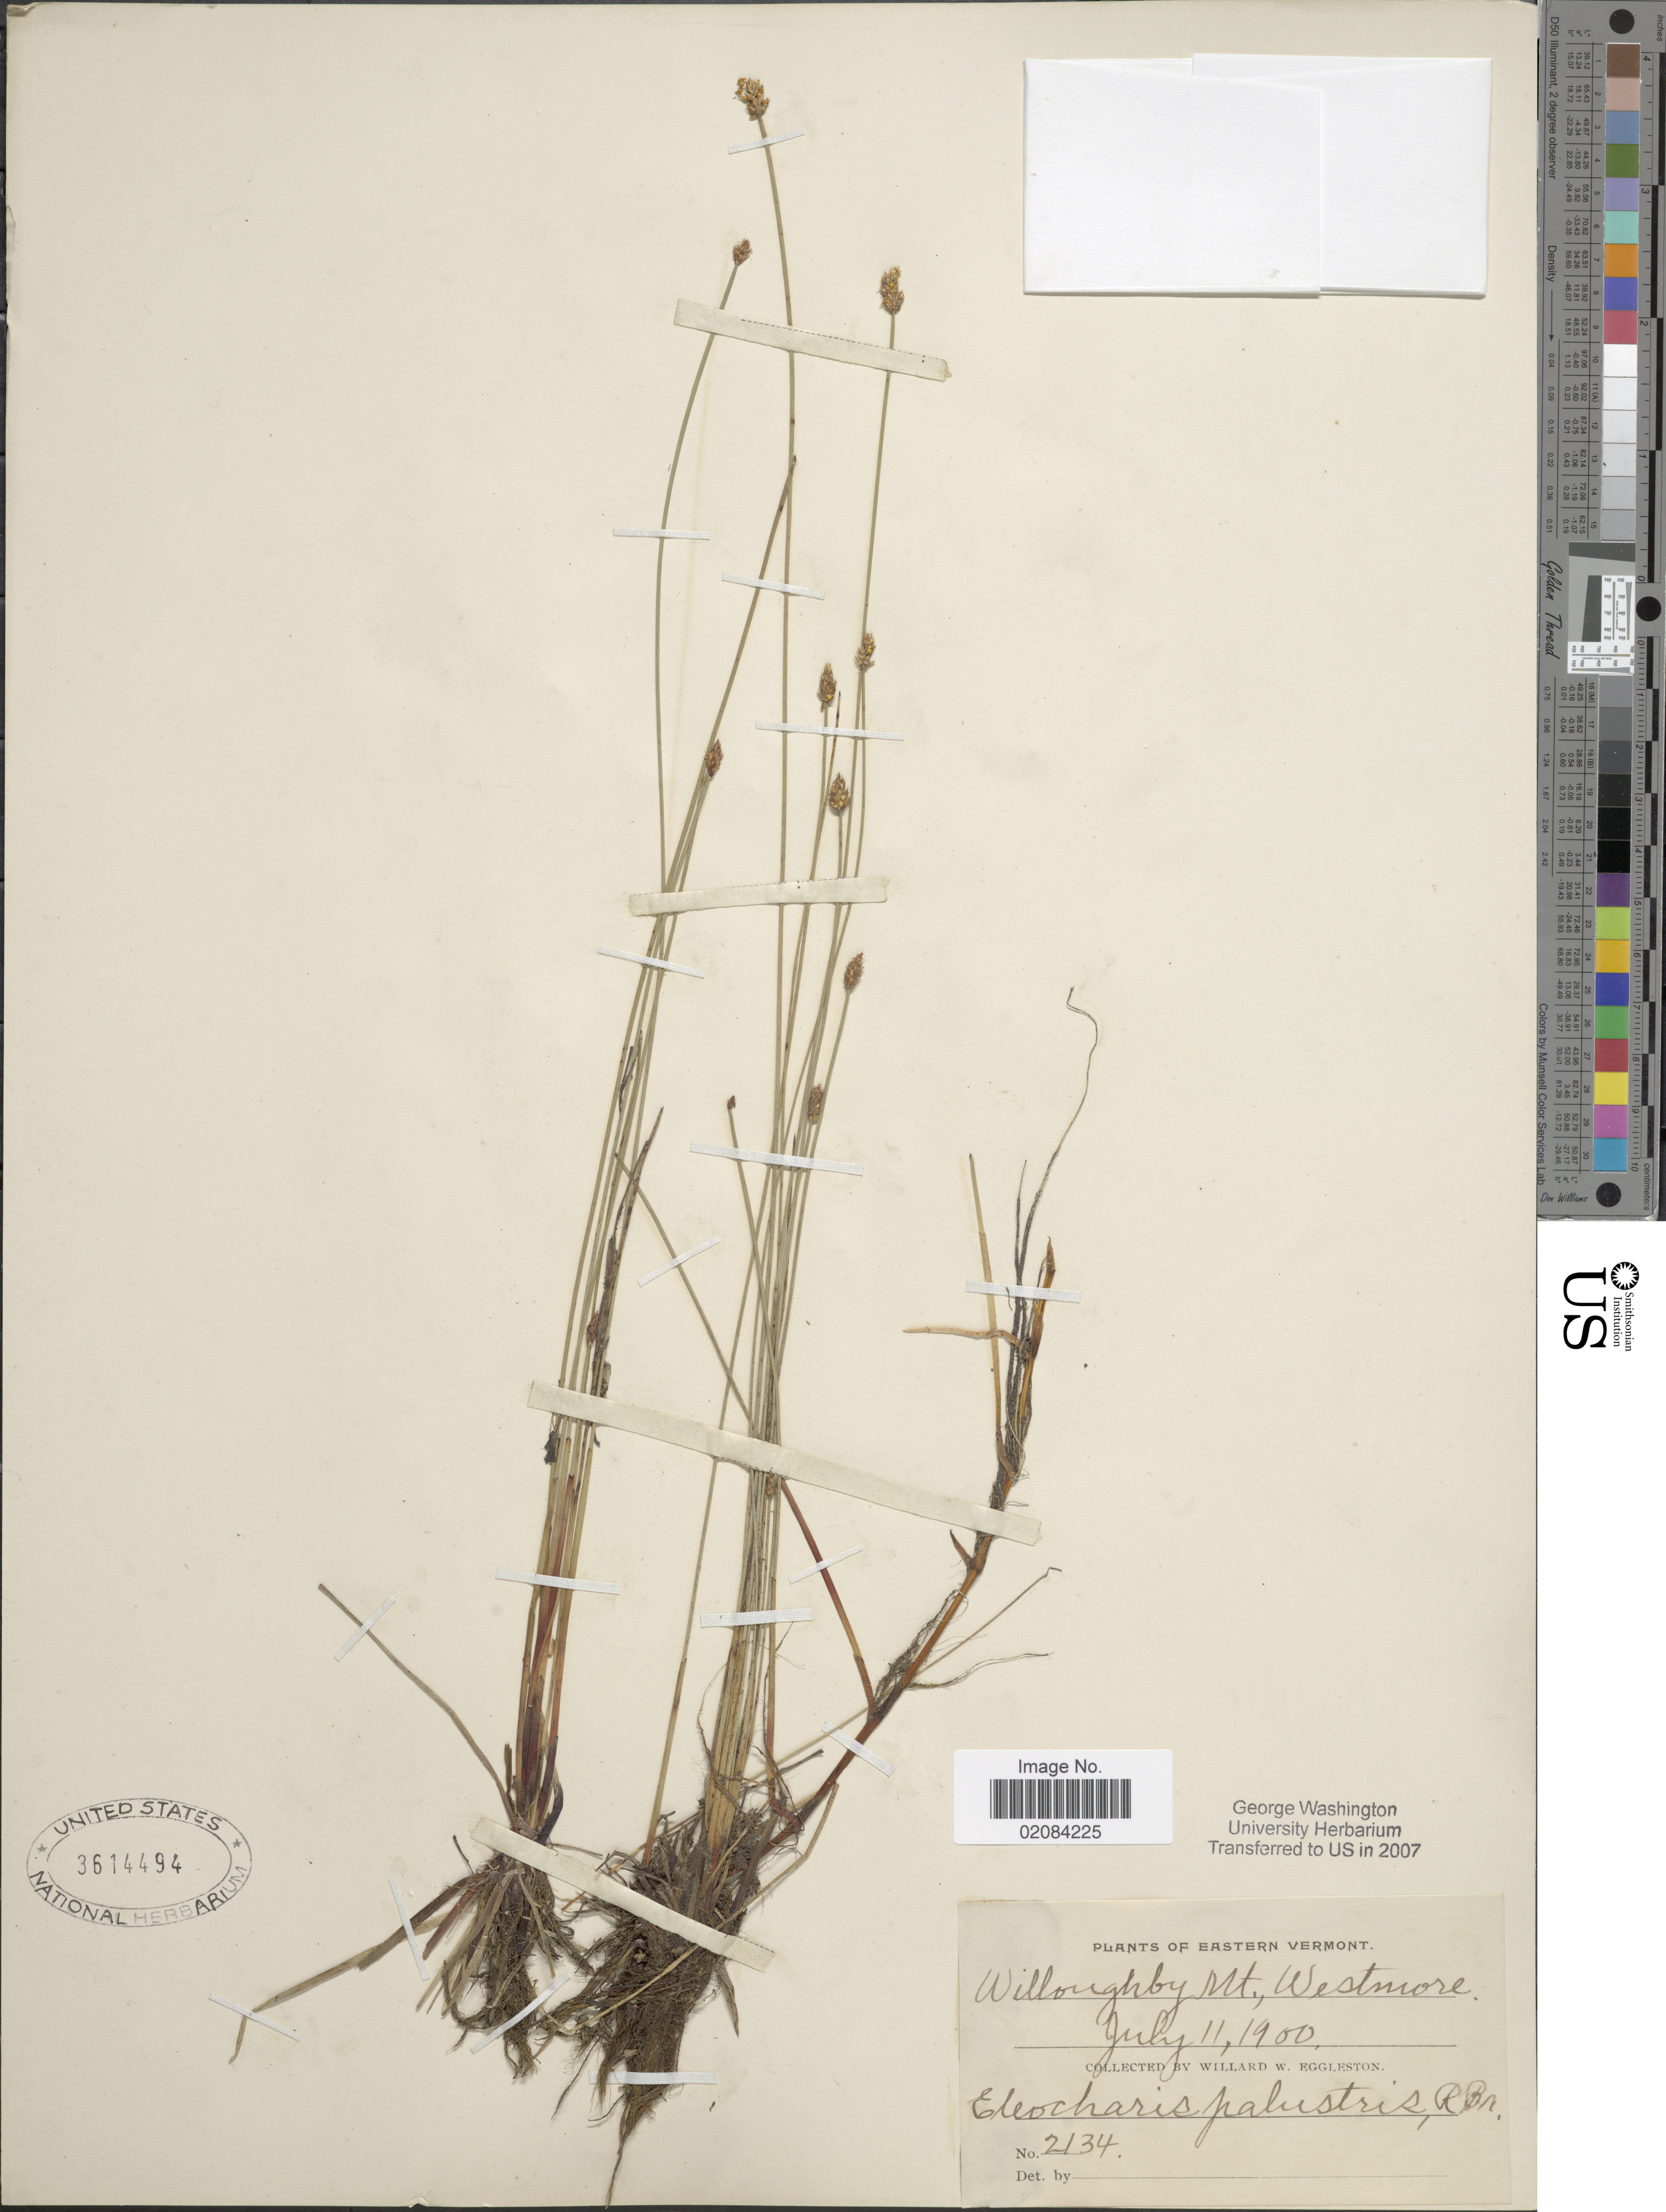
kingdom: Plantae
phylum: Tracheophyta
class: Liliopsida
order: Poales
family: Cyperaceae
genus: Eleocharis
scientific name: Eleocharis palustris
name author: (L.) Roem. & Schult.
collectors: W. W. Eggleston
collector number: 2134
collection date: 1900-07-11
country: United States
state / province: Vermont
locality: Eastern Vermont. Willoughby Mt. Westmore.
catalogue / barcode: US 3614494